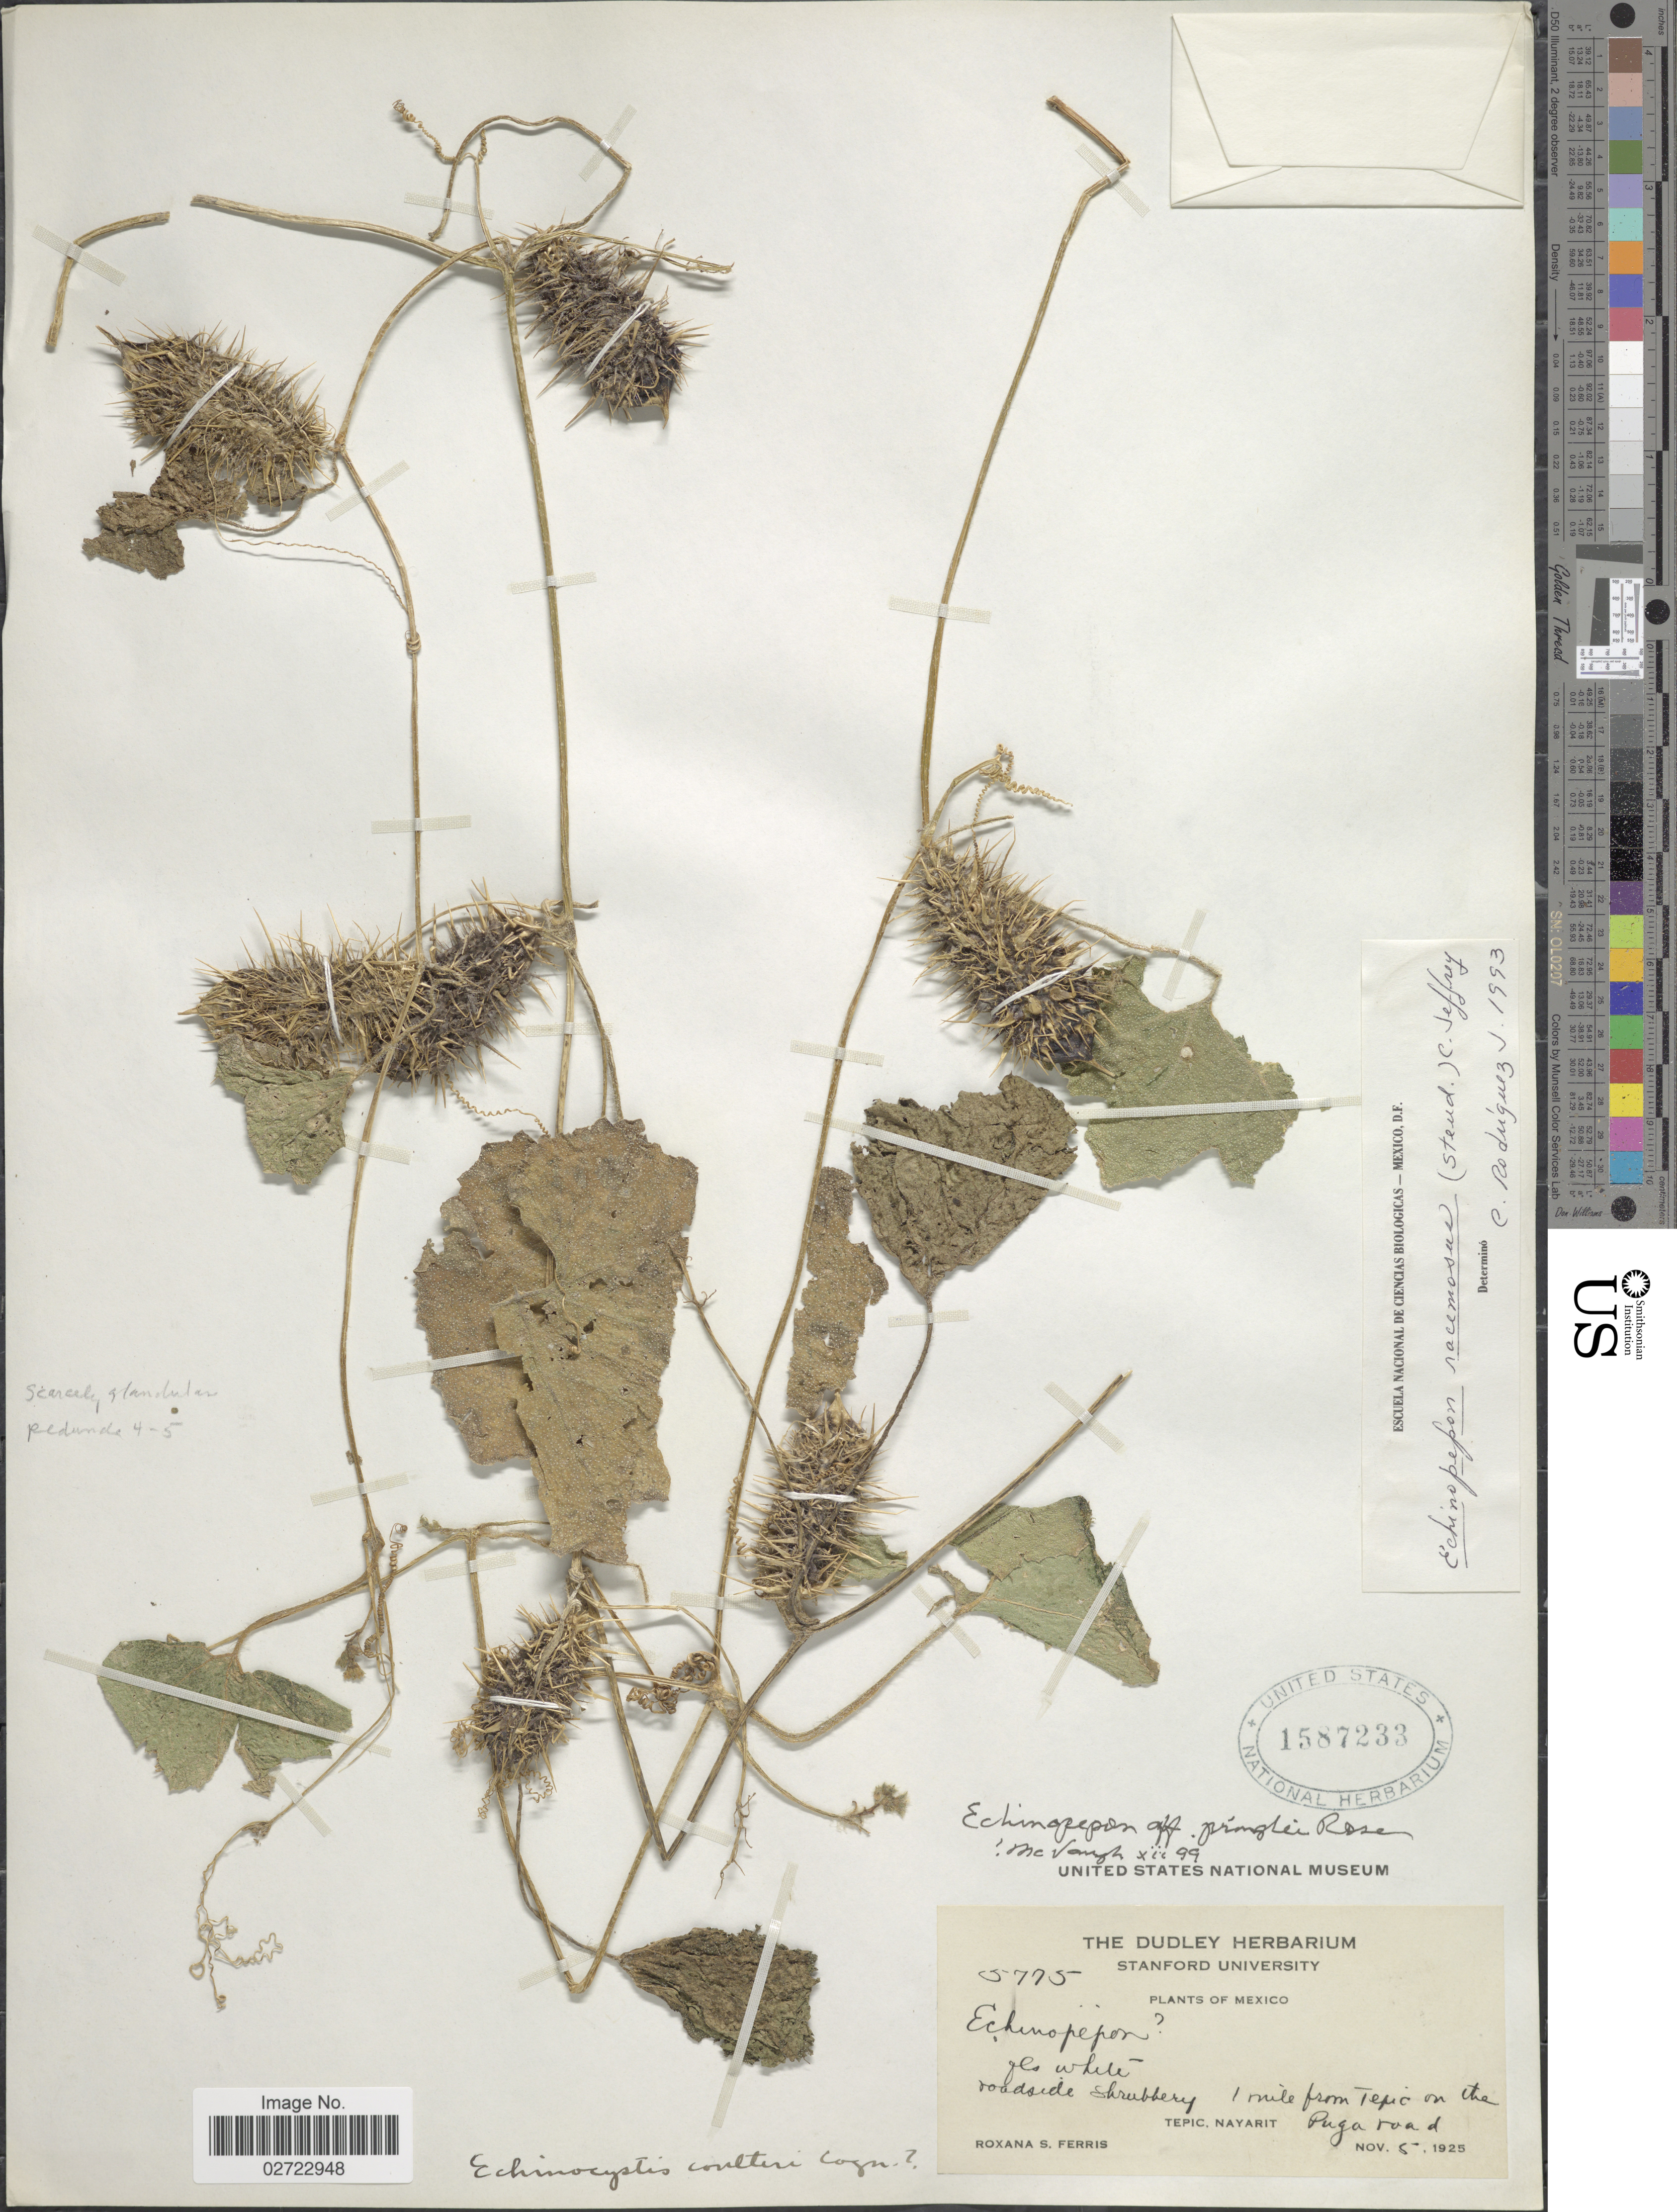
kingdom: Plantae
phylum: Tracheophyta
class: Magnoliopsida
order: Cucurbitales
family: Cucurbitaceae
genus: Echinopepon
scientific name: Echinopepon pringlei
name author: Rose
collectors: R. S. Ferris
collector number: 5775*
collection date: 1925-11-05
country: Mexico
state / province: Nayarit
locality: Roadside shrubbery, 1 mile from Tepic on the Puga road.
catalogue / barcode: US 1587233